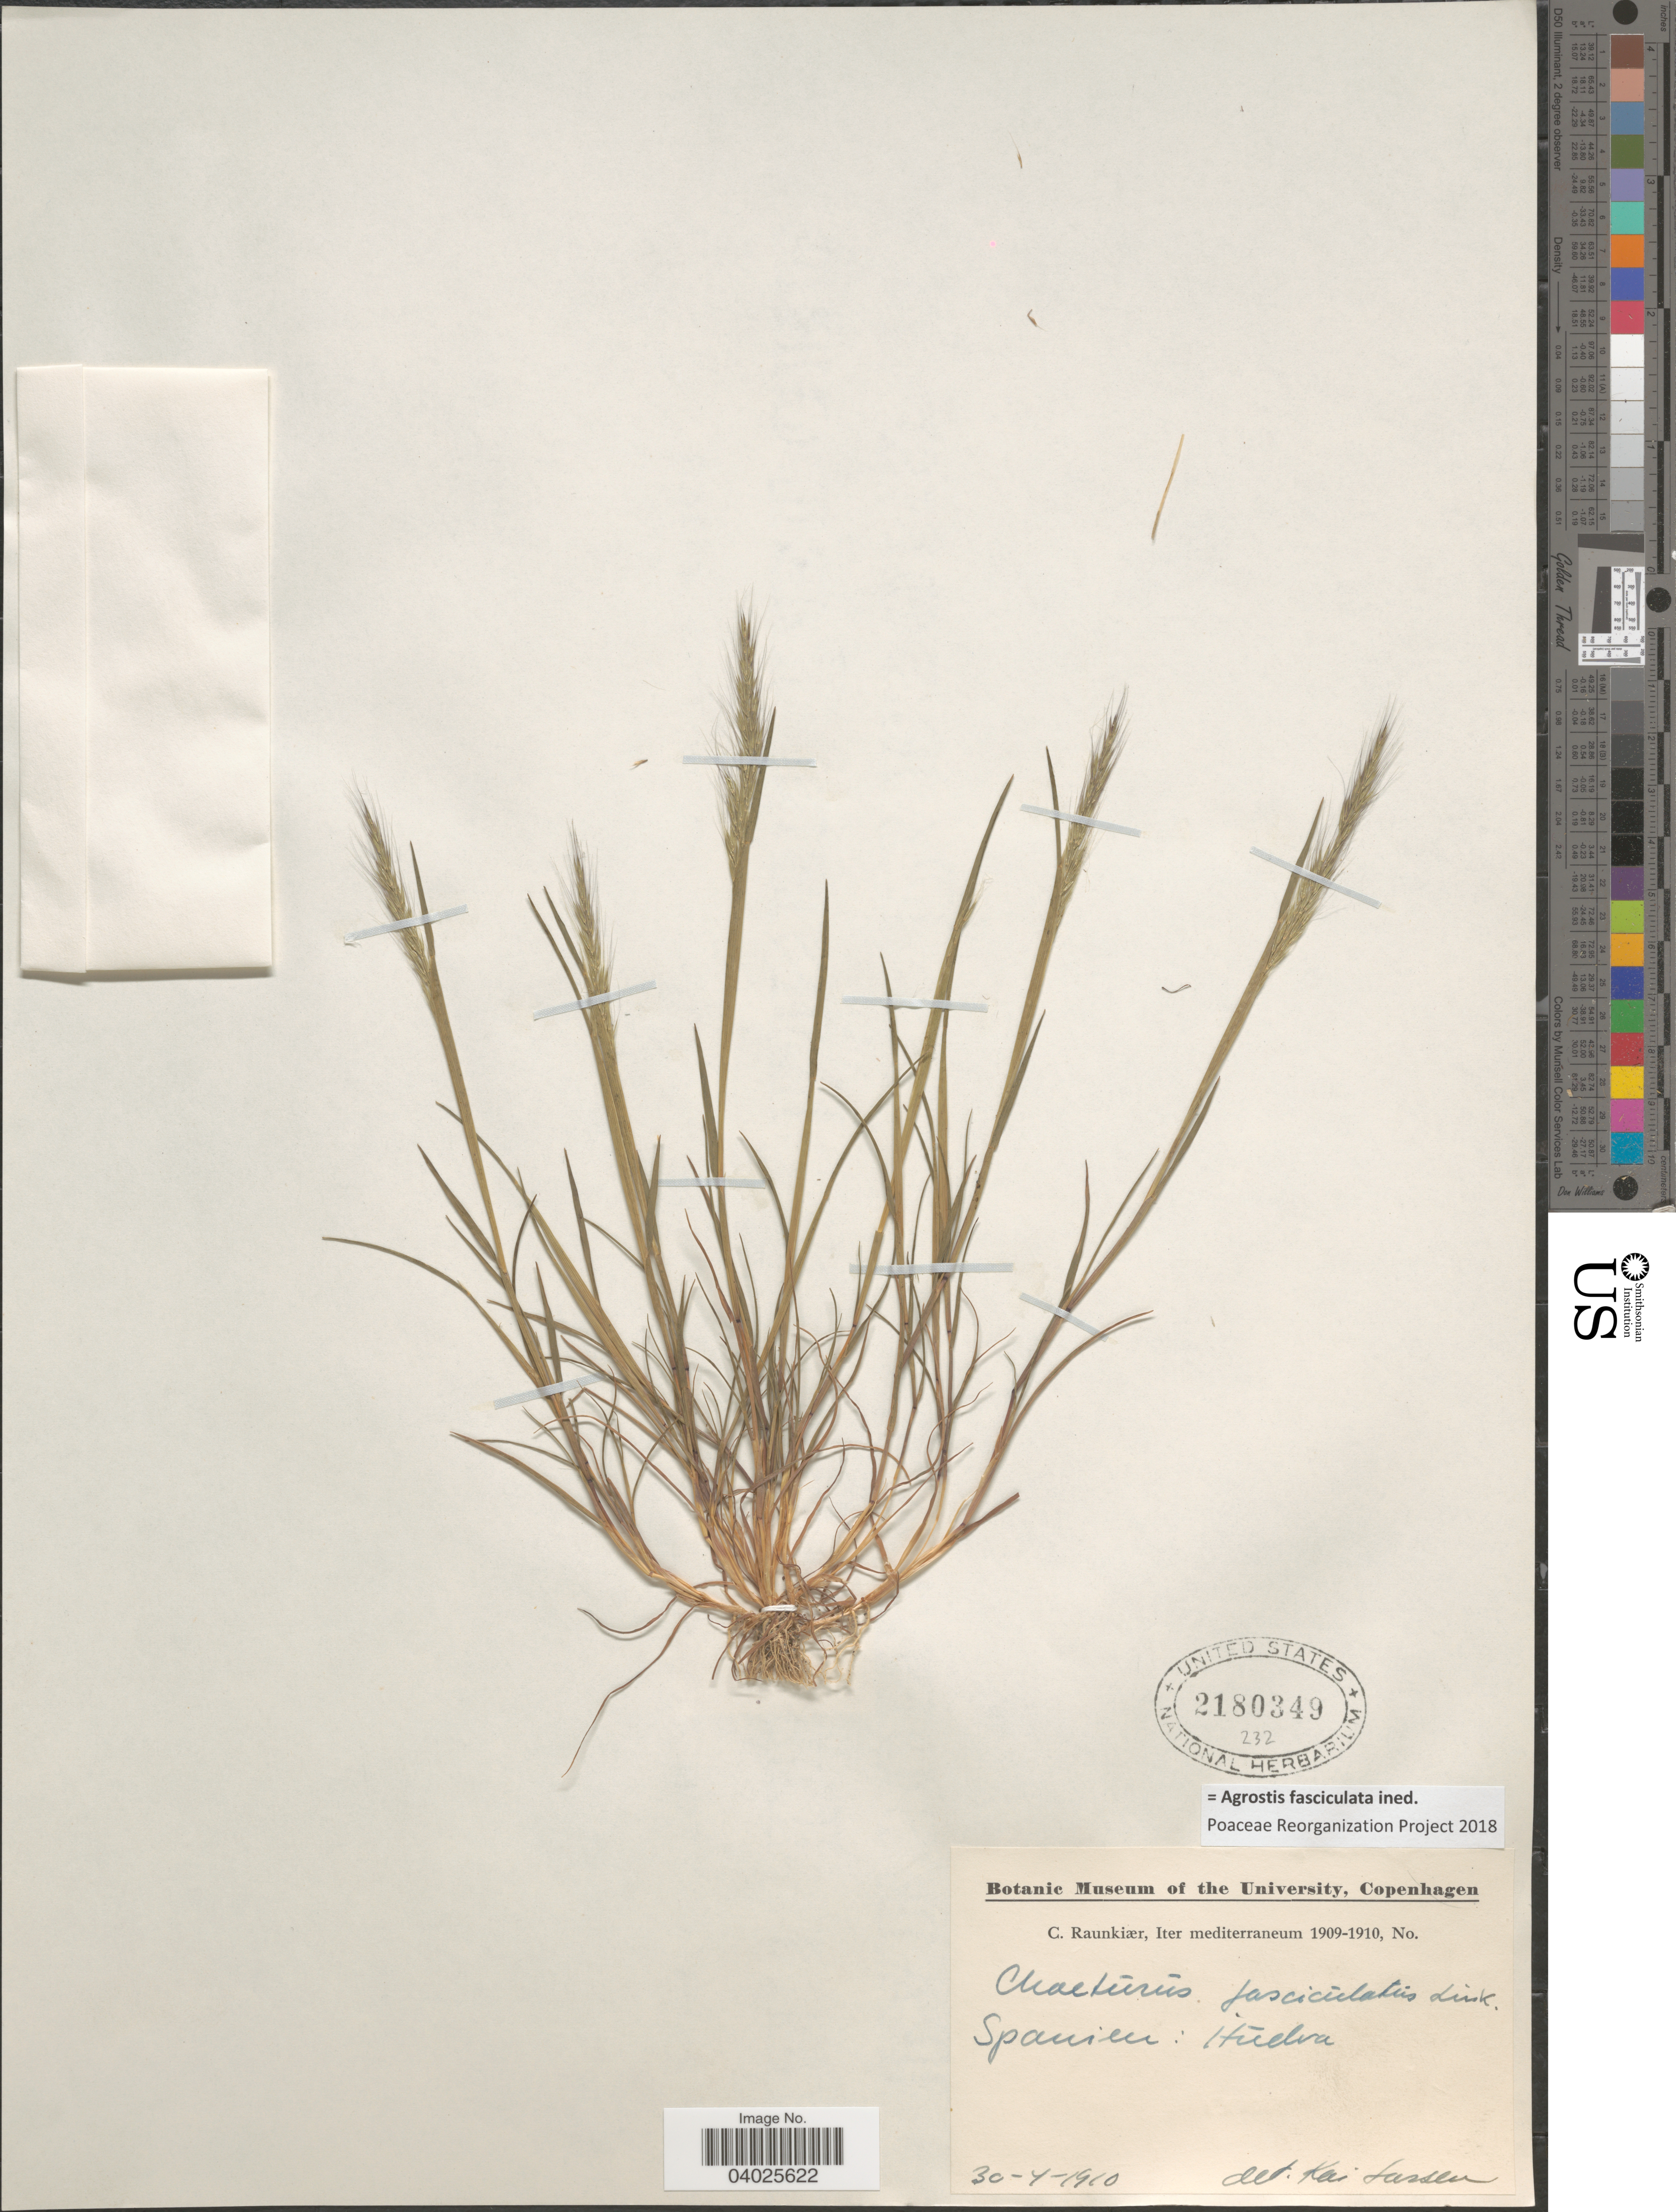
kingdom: Plantae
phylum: Tracheophyta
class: Liliopsida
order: Poales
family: Poaceae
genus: Agrostis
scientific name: Agrostis fasciculata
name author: Roem. & Schult.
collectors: C. C. Raunkiaer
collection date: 1910-04-30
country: Spain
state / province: Andalucia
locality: Iter mediterraneum. Spanien: Húelva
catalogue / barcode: US 2180349